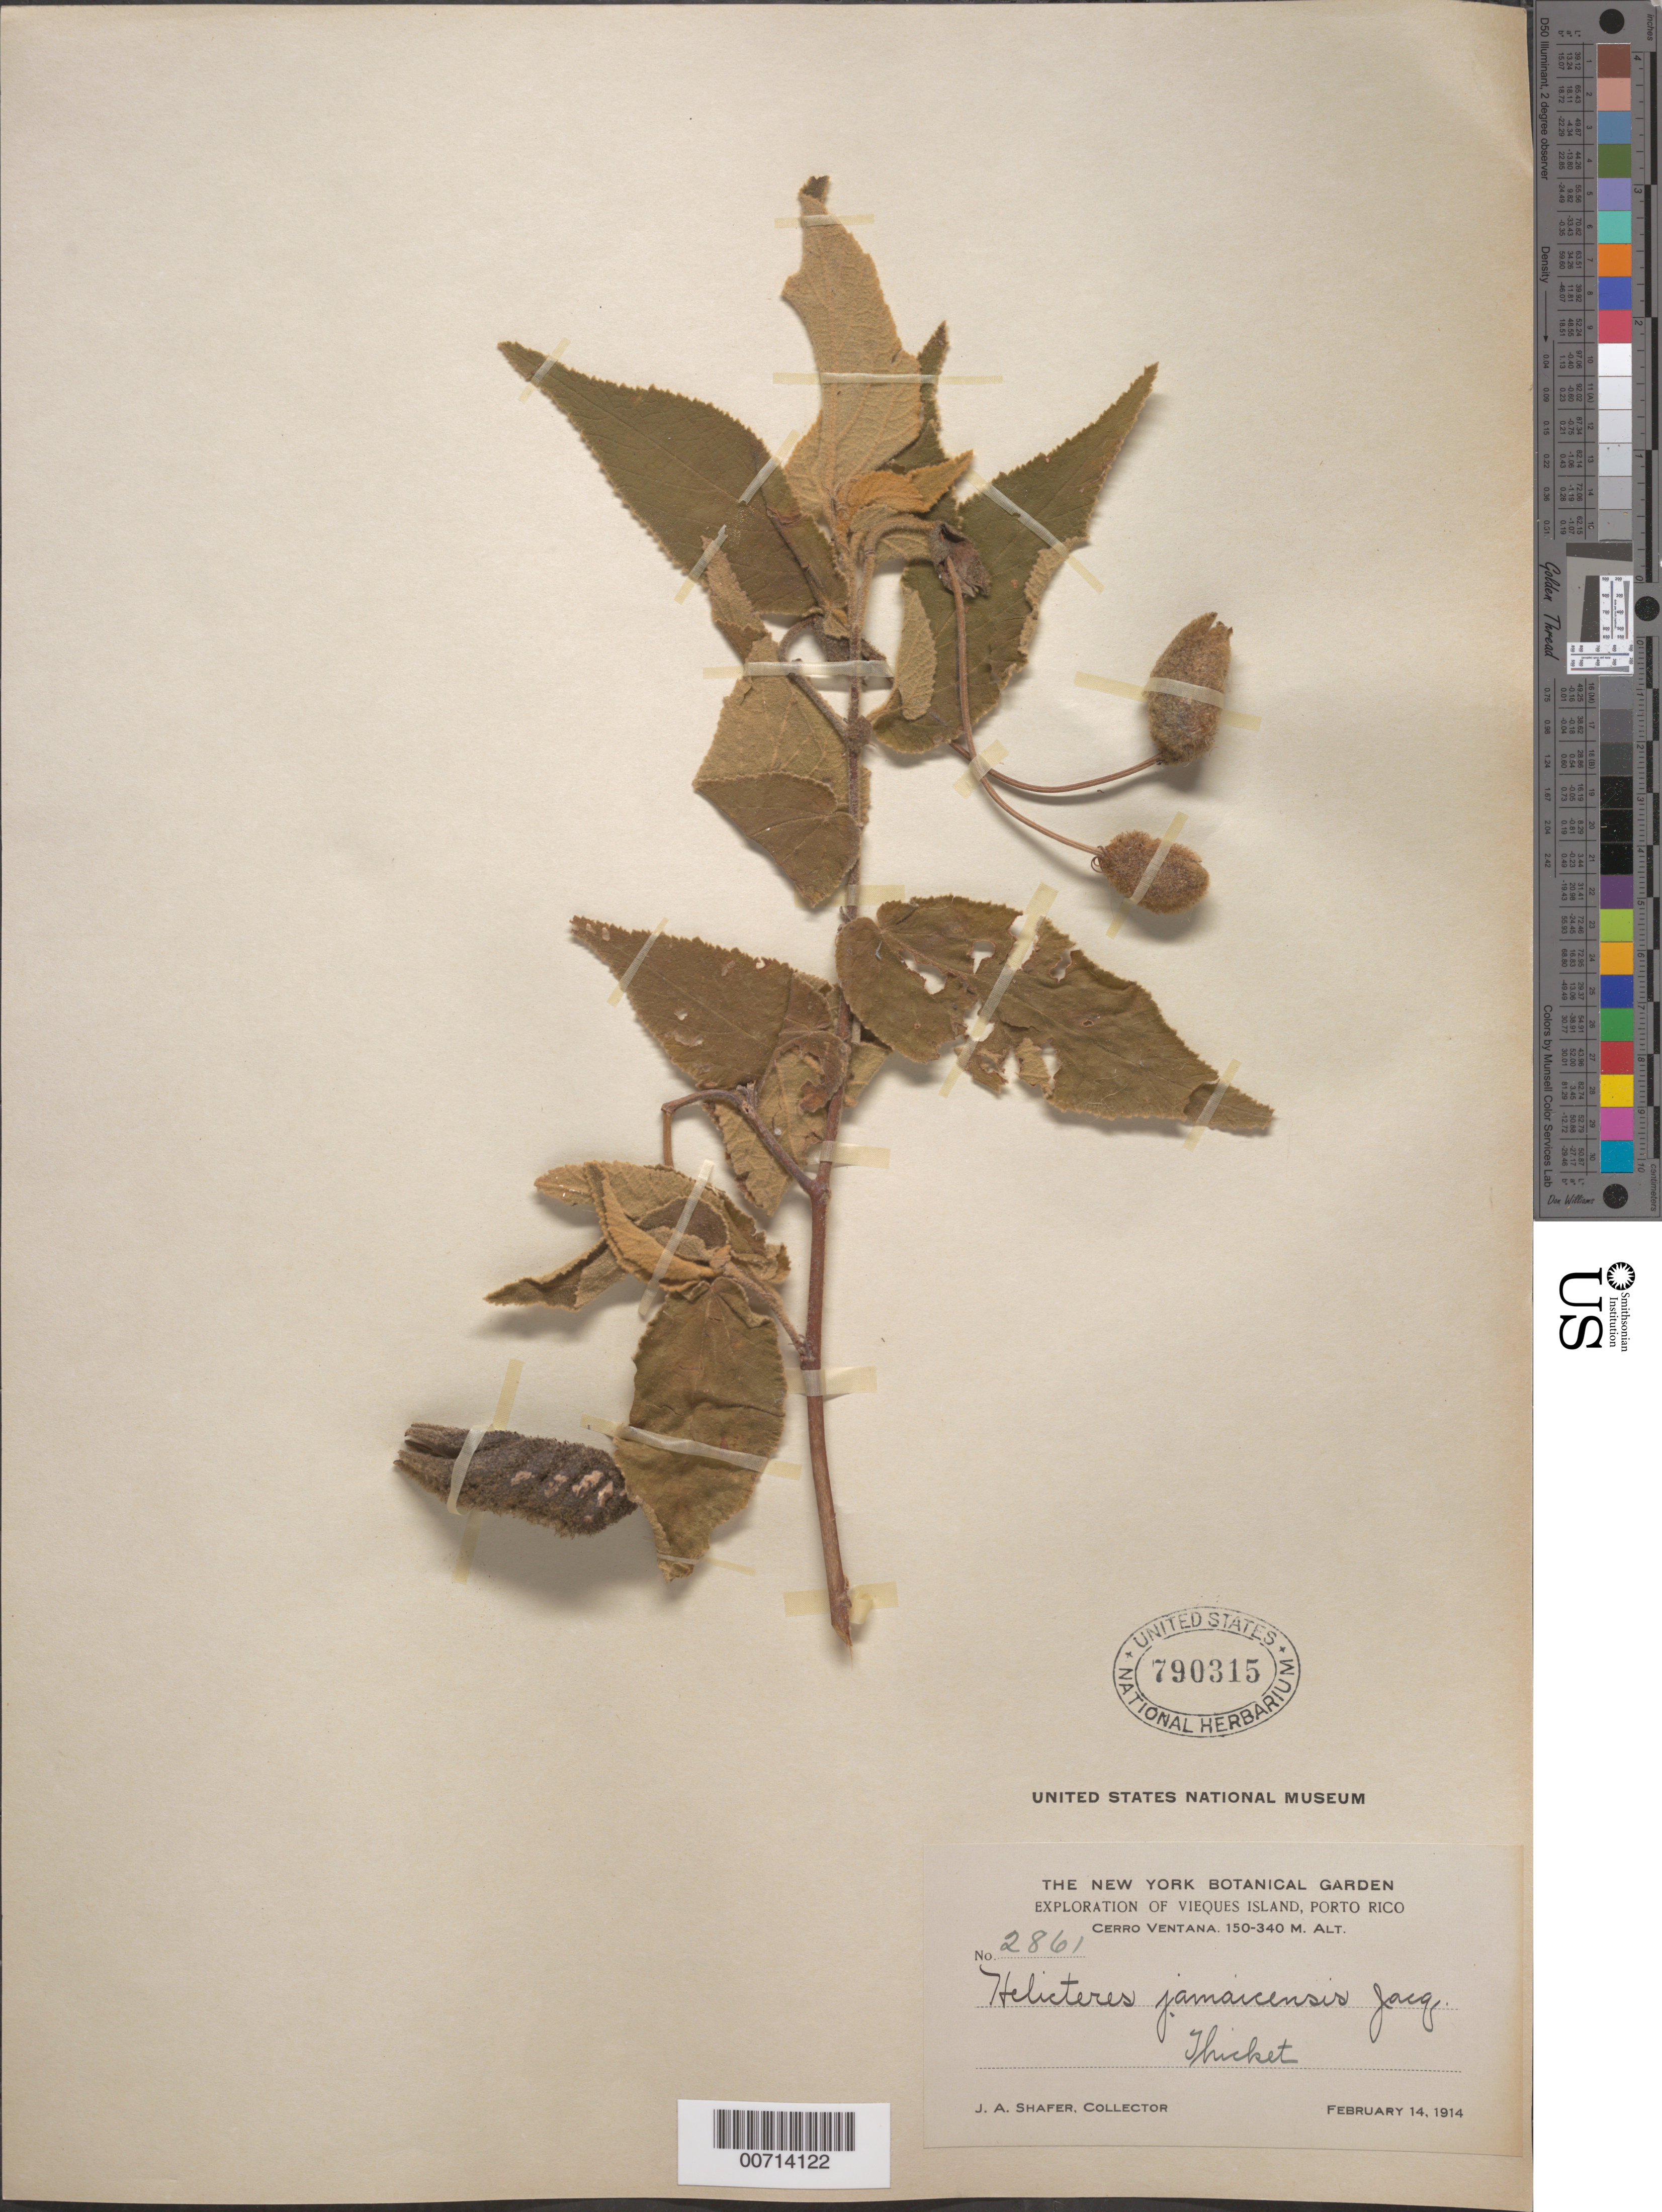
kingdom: Plantae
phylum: Tracheophyta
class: Magnoliopsida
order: Malvales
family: Malvaceae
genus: Helicteres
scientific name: Helicteres jamaicensis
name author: Jacq.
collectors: J. A. Shafer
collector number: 2861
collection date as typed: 14 Feb 1914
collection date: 1914-02-14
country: Puerto Rico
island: Vieques I.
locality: Cerro Ventana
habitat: Thicket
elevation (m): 150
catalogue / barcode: US 790315